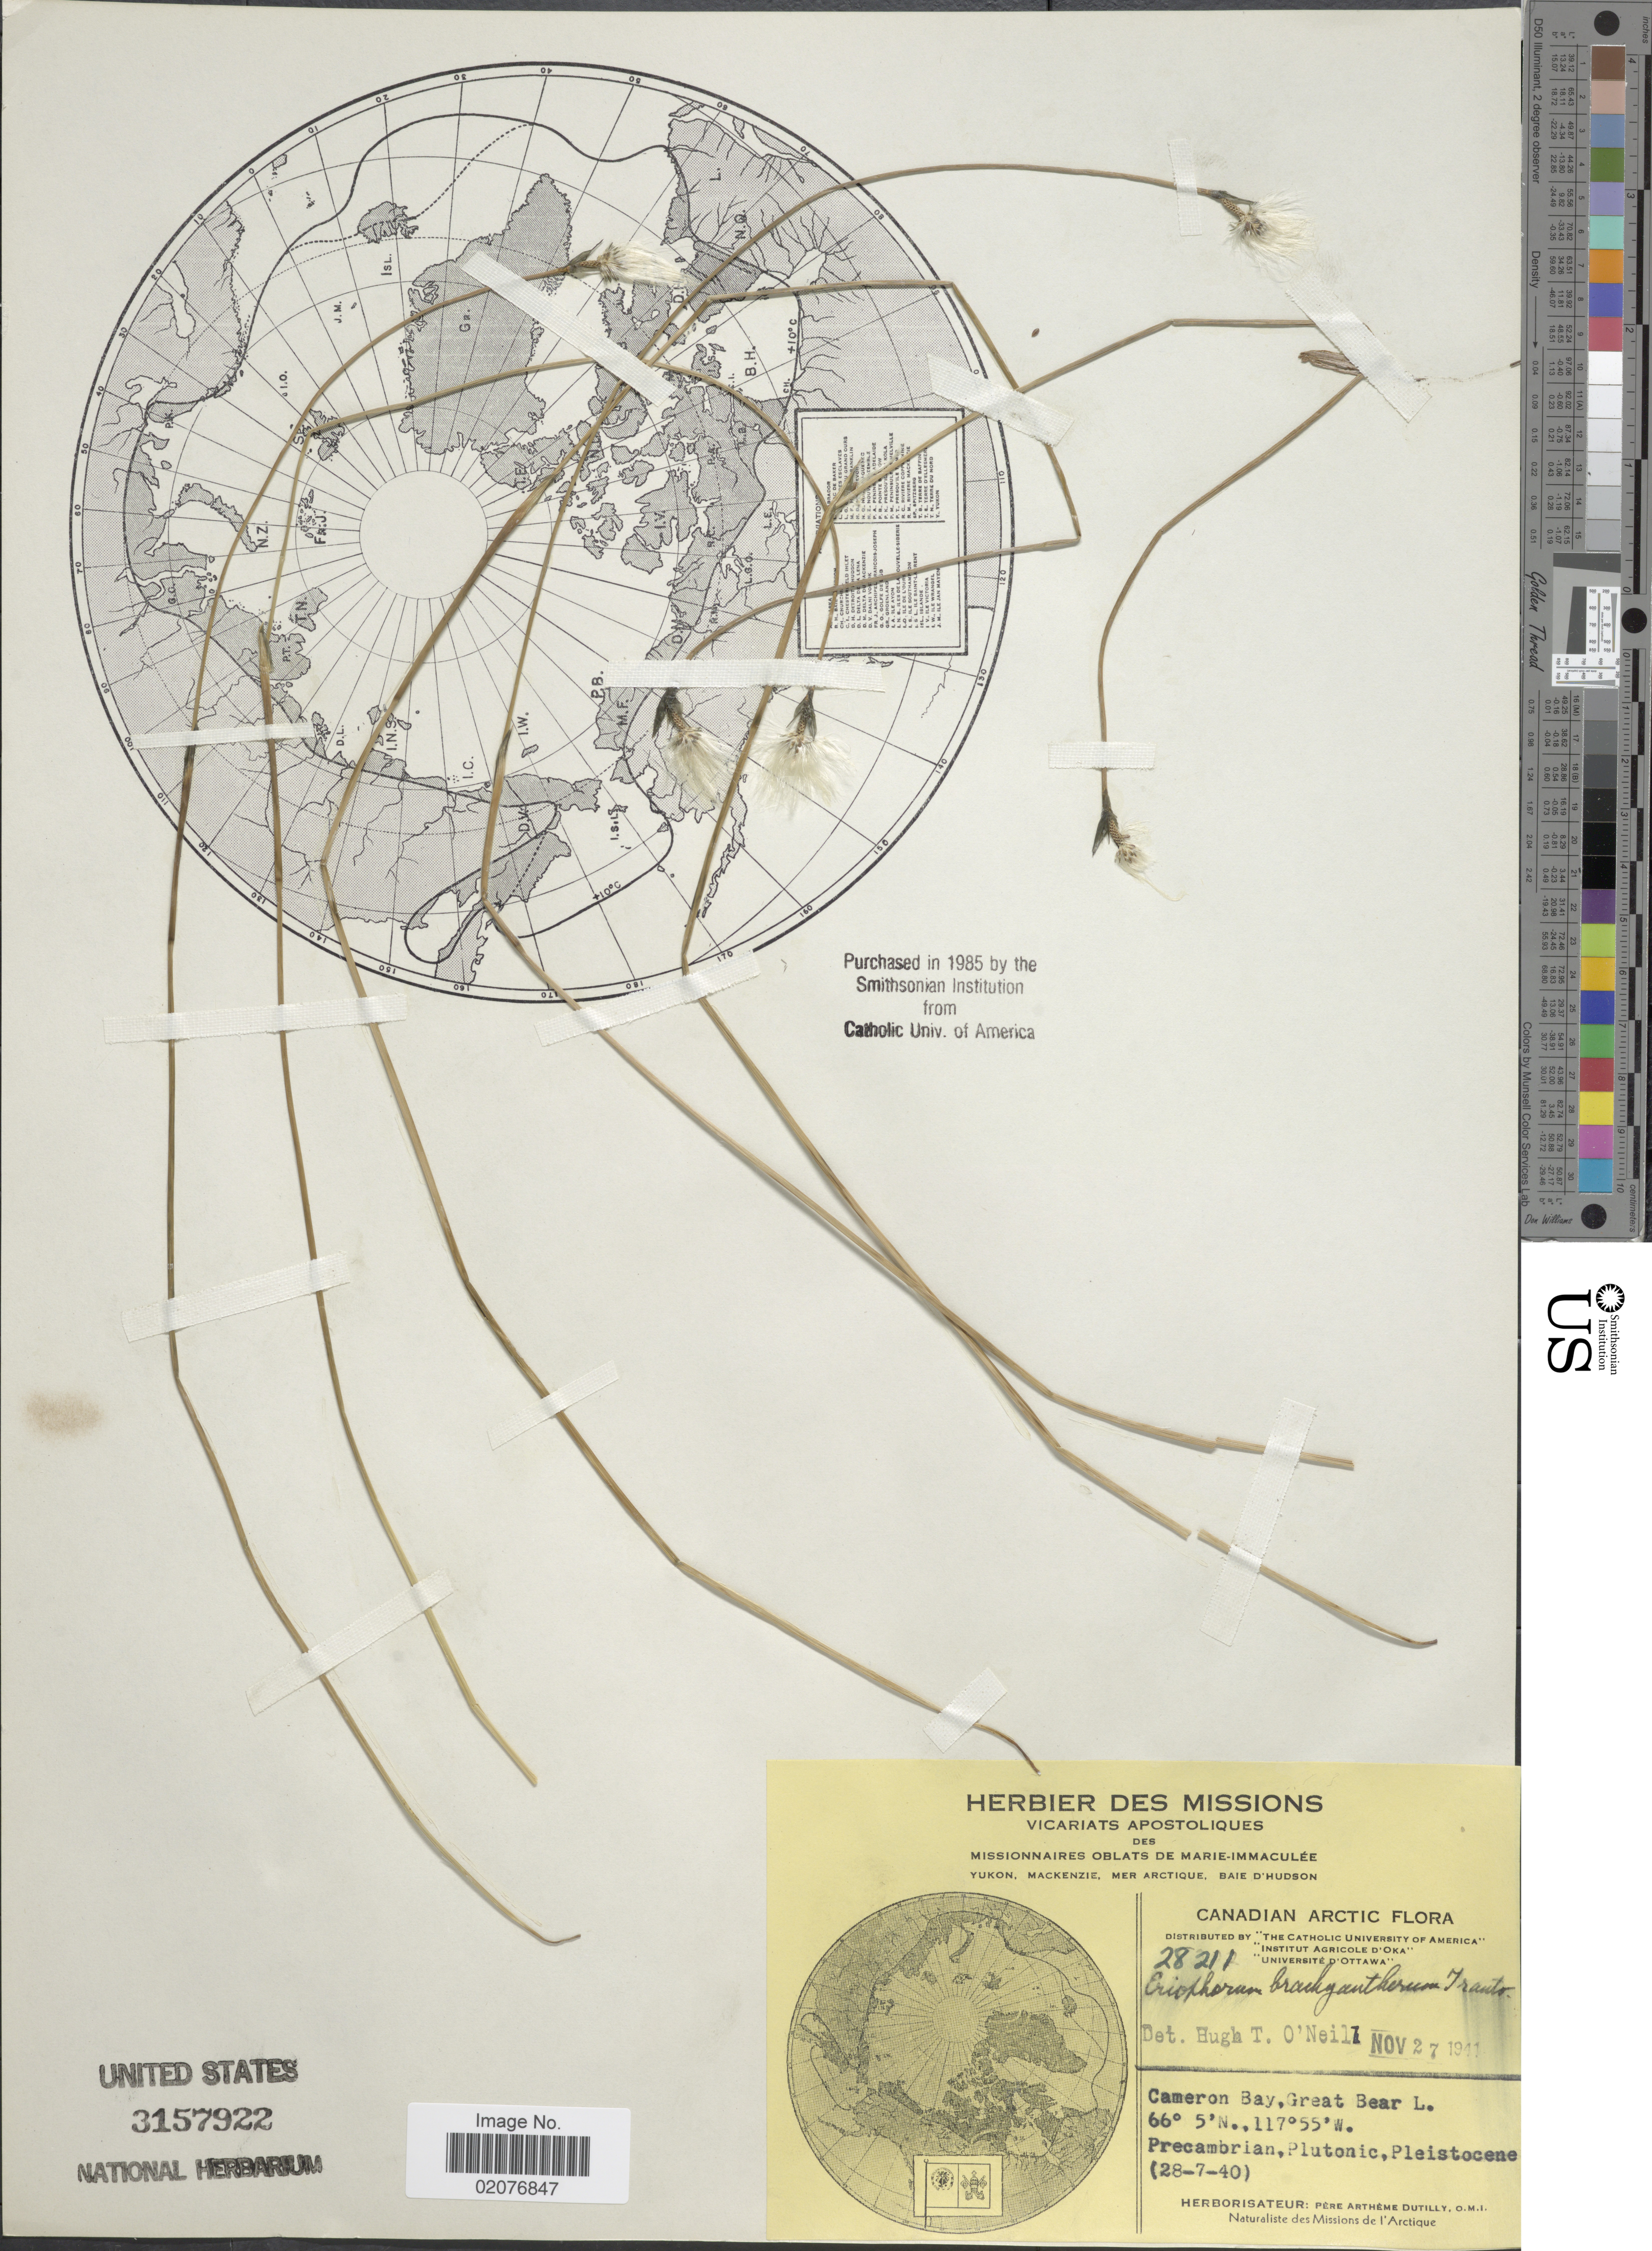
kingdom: Plantae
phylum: Tracheophyta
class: Liliopsida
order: Poales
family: Cyperaceae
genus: Eriophorum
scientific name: Eriophorum brachyantherum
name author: Trautv. & C.A. Mey.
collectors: P. Dutilly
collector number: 28211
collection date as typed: Transcribed d/m/y: 28/7/40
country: Canada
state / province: Nunavut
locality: Canadian Arctic, Cameron Bay, Great Bear L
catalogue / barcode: US 3157922